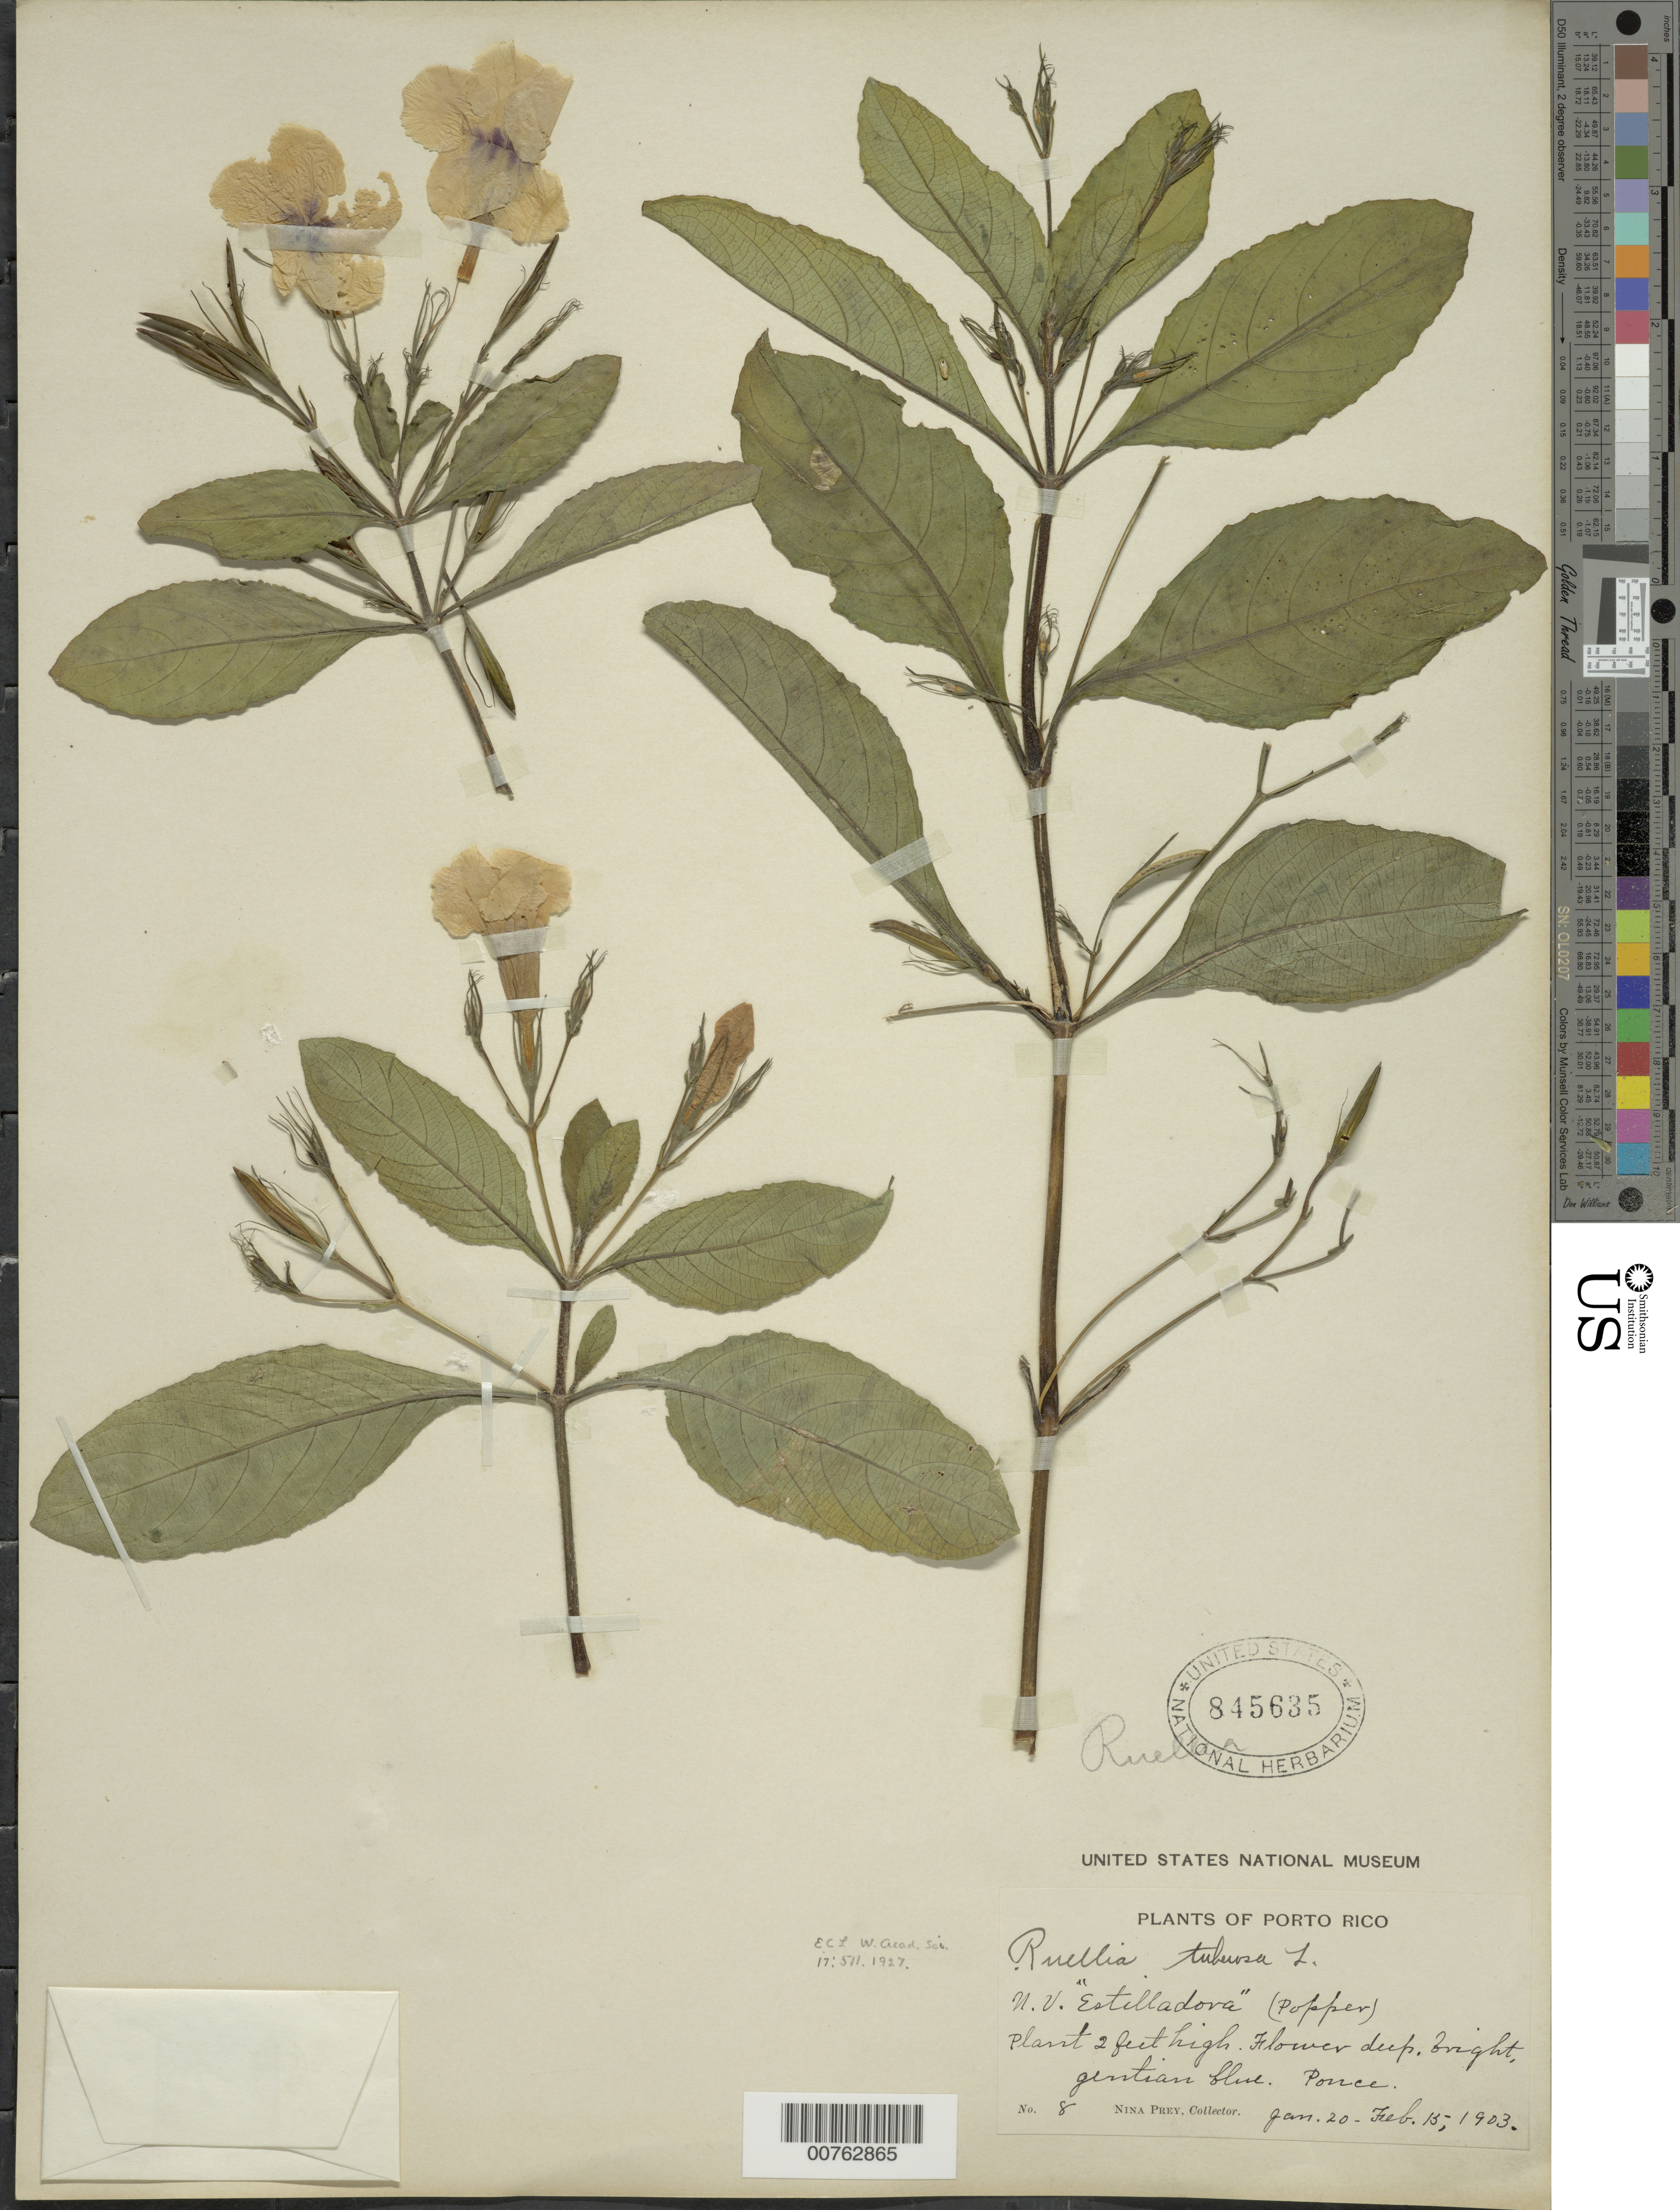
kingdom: Plantae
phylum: Tracheophyta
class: Magnoliopsida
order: Lamiales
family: Acanthaceae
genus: Ruellia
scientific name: Ruellia tuberosa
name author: L.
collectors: N. Prey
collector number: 8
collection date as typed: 20 Jan 1903 to 15 Feb 1903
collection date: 1903-01-20/1903-02-15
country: Puerto Rico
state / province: Ponce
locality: Ponce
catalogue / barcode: US 845635